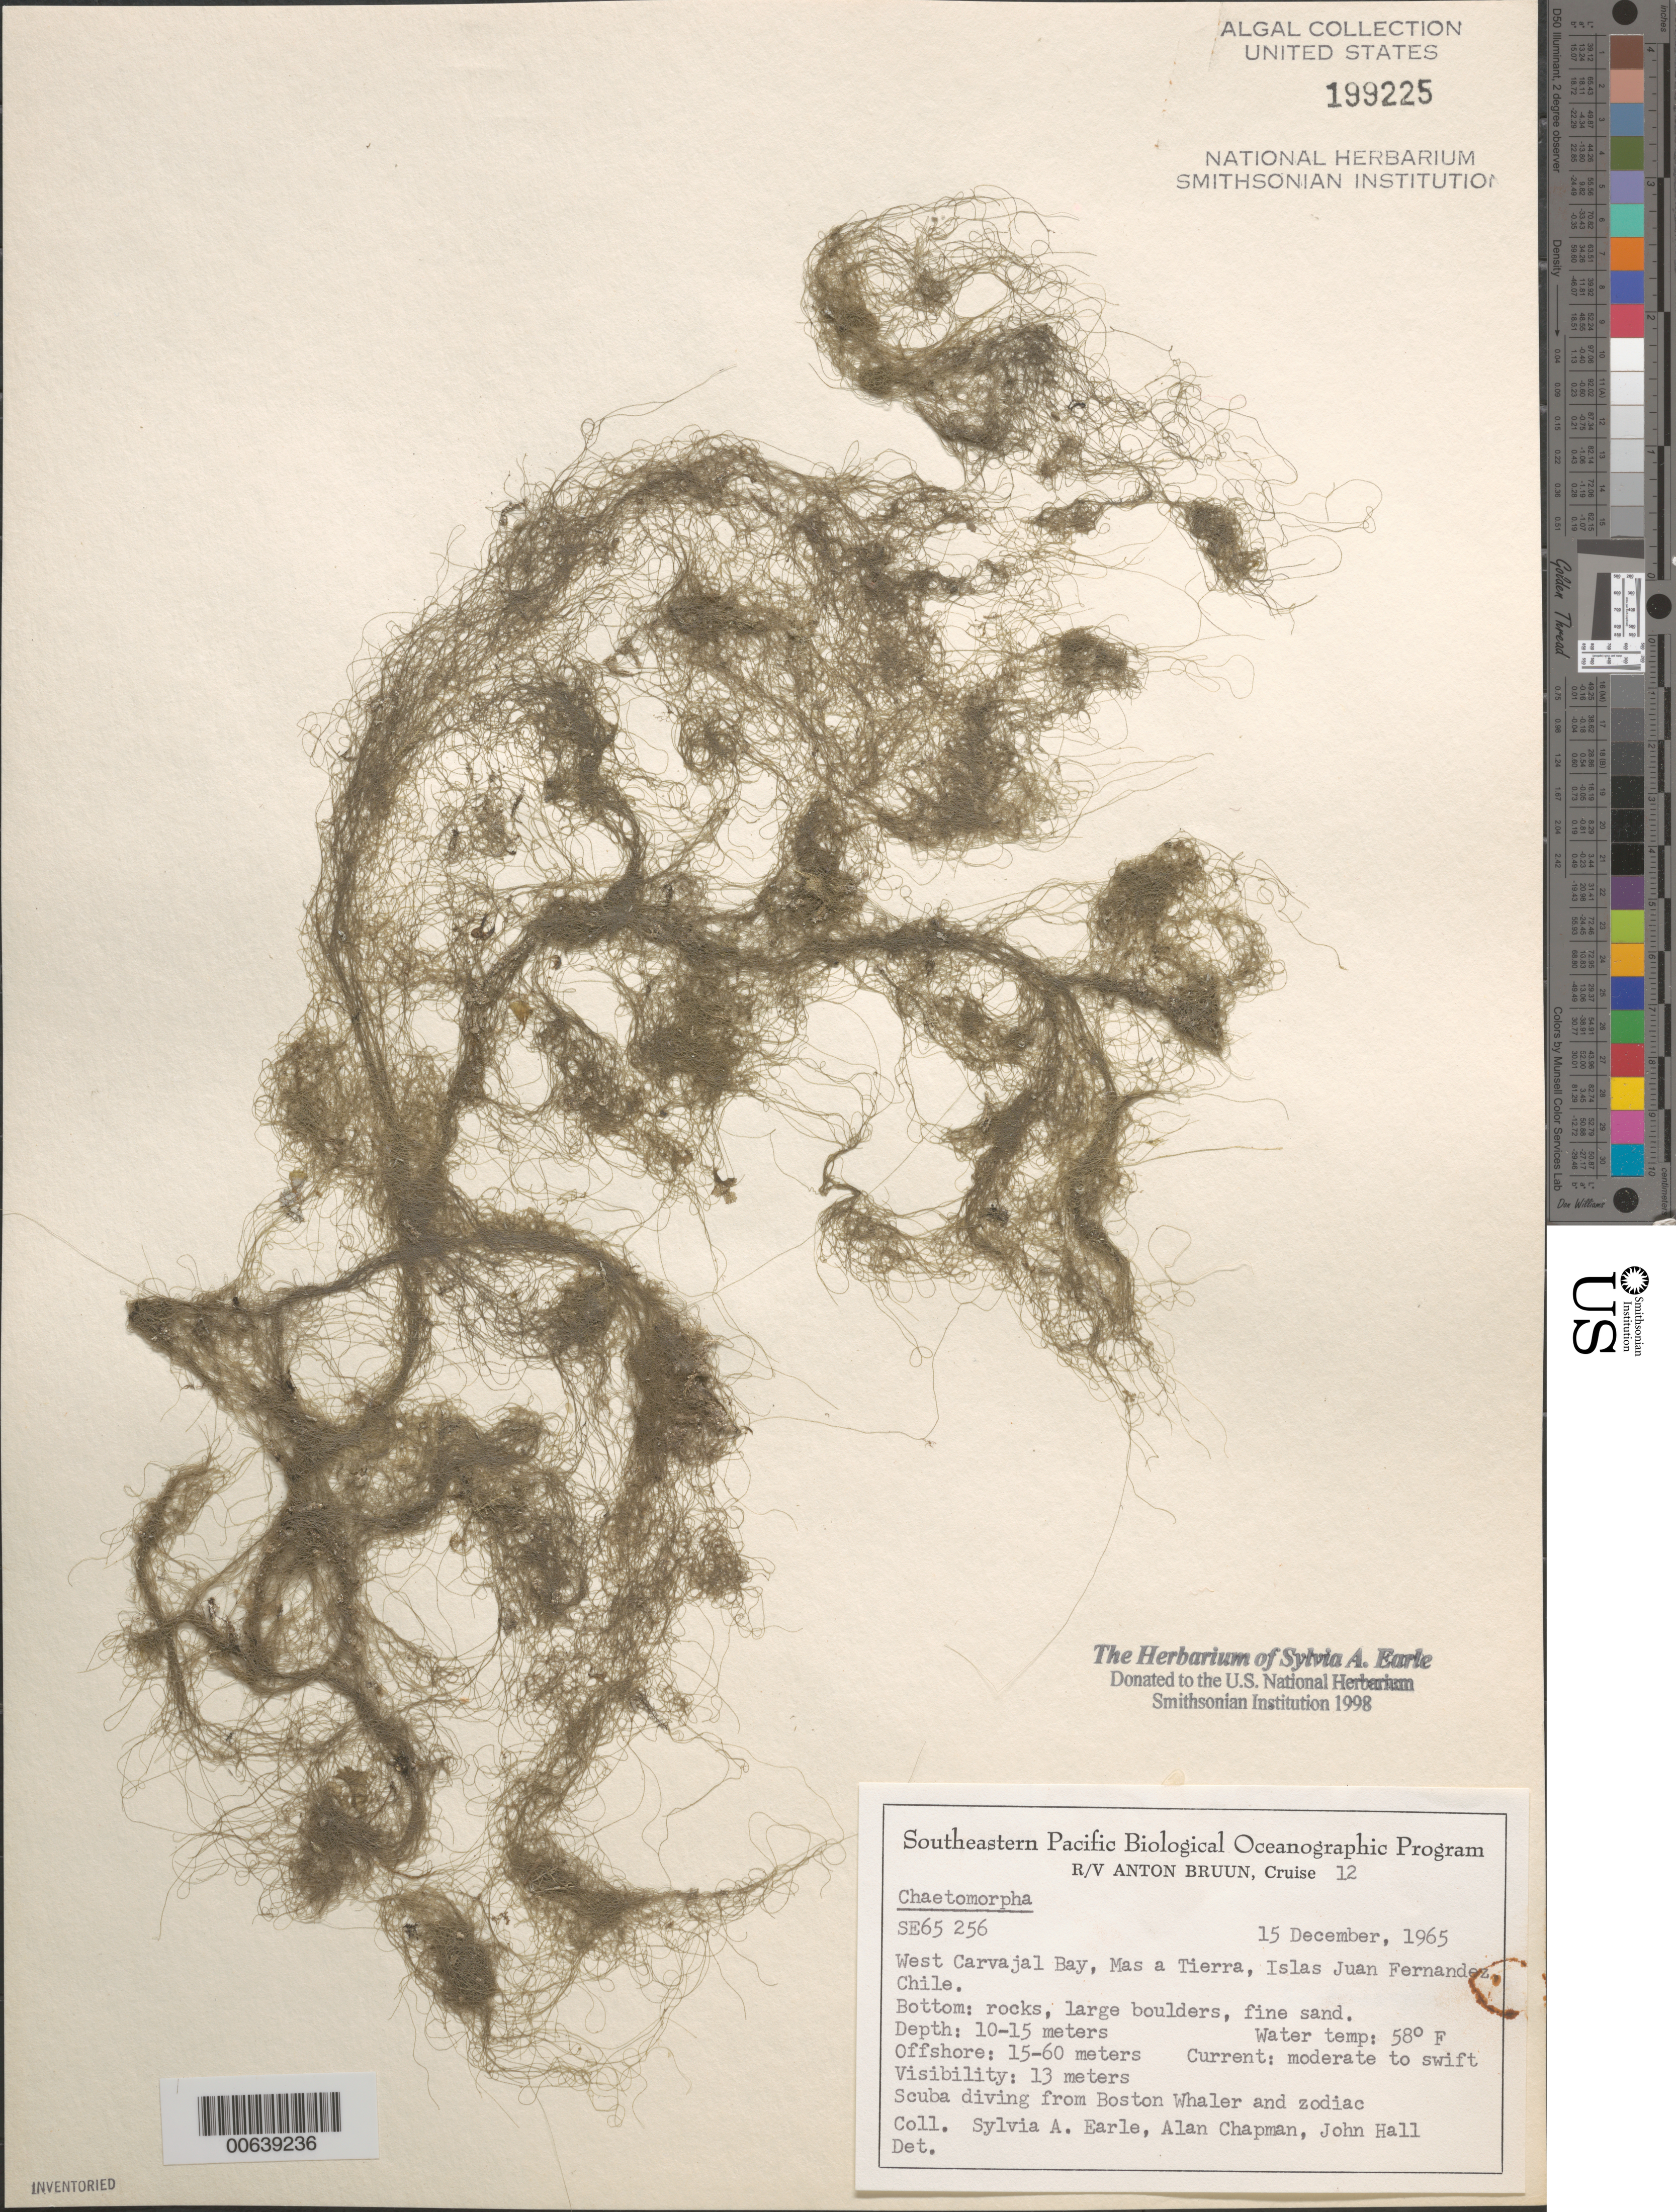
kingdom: Plantae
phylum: Chlorophyta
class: Ulvophyceae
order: Cladophorales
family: Cladophoraceae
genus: Chaetomorpha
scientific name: Chaetomorpha sp.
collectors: S. A. Earle, A. Chapman & J. Hall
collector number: SE 65256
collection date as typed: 15 Dec 1965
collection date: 1965-12-15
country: Chile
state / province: Valparaíso (V)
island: Isla Más a Tierra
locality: West Carvajal Bay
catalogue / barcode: US 199225